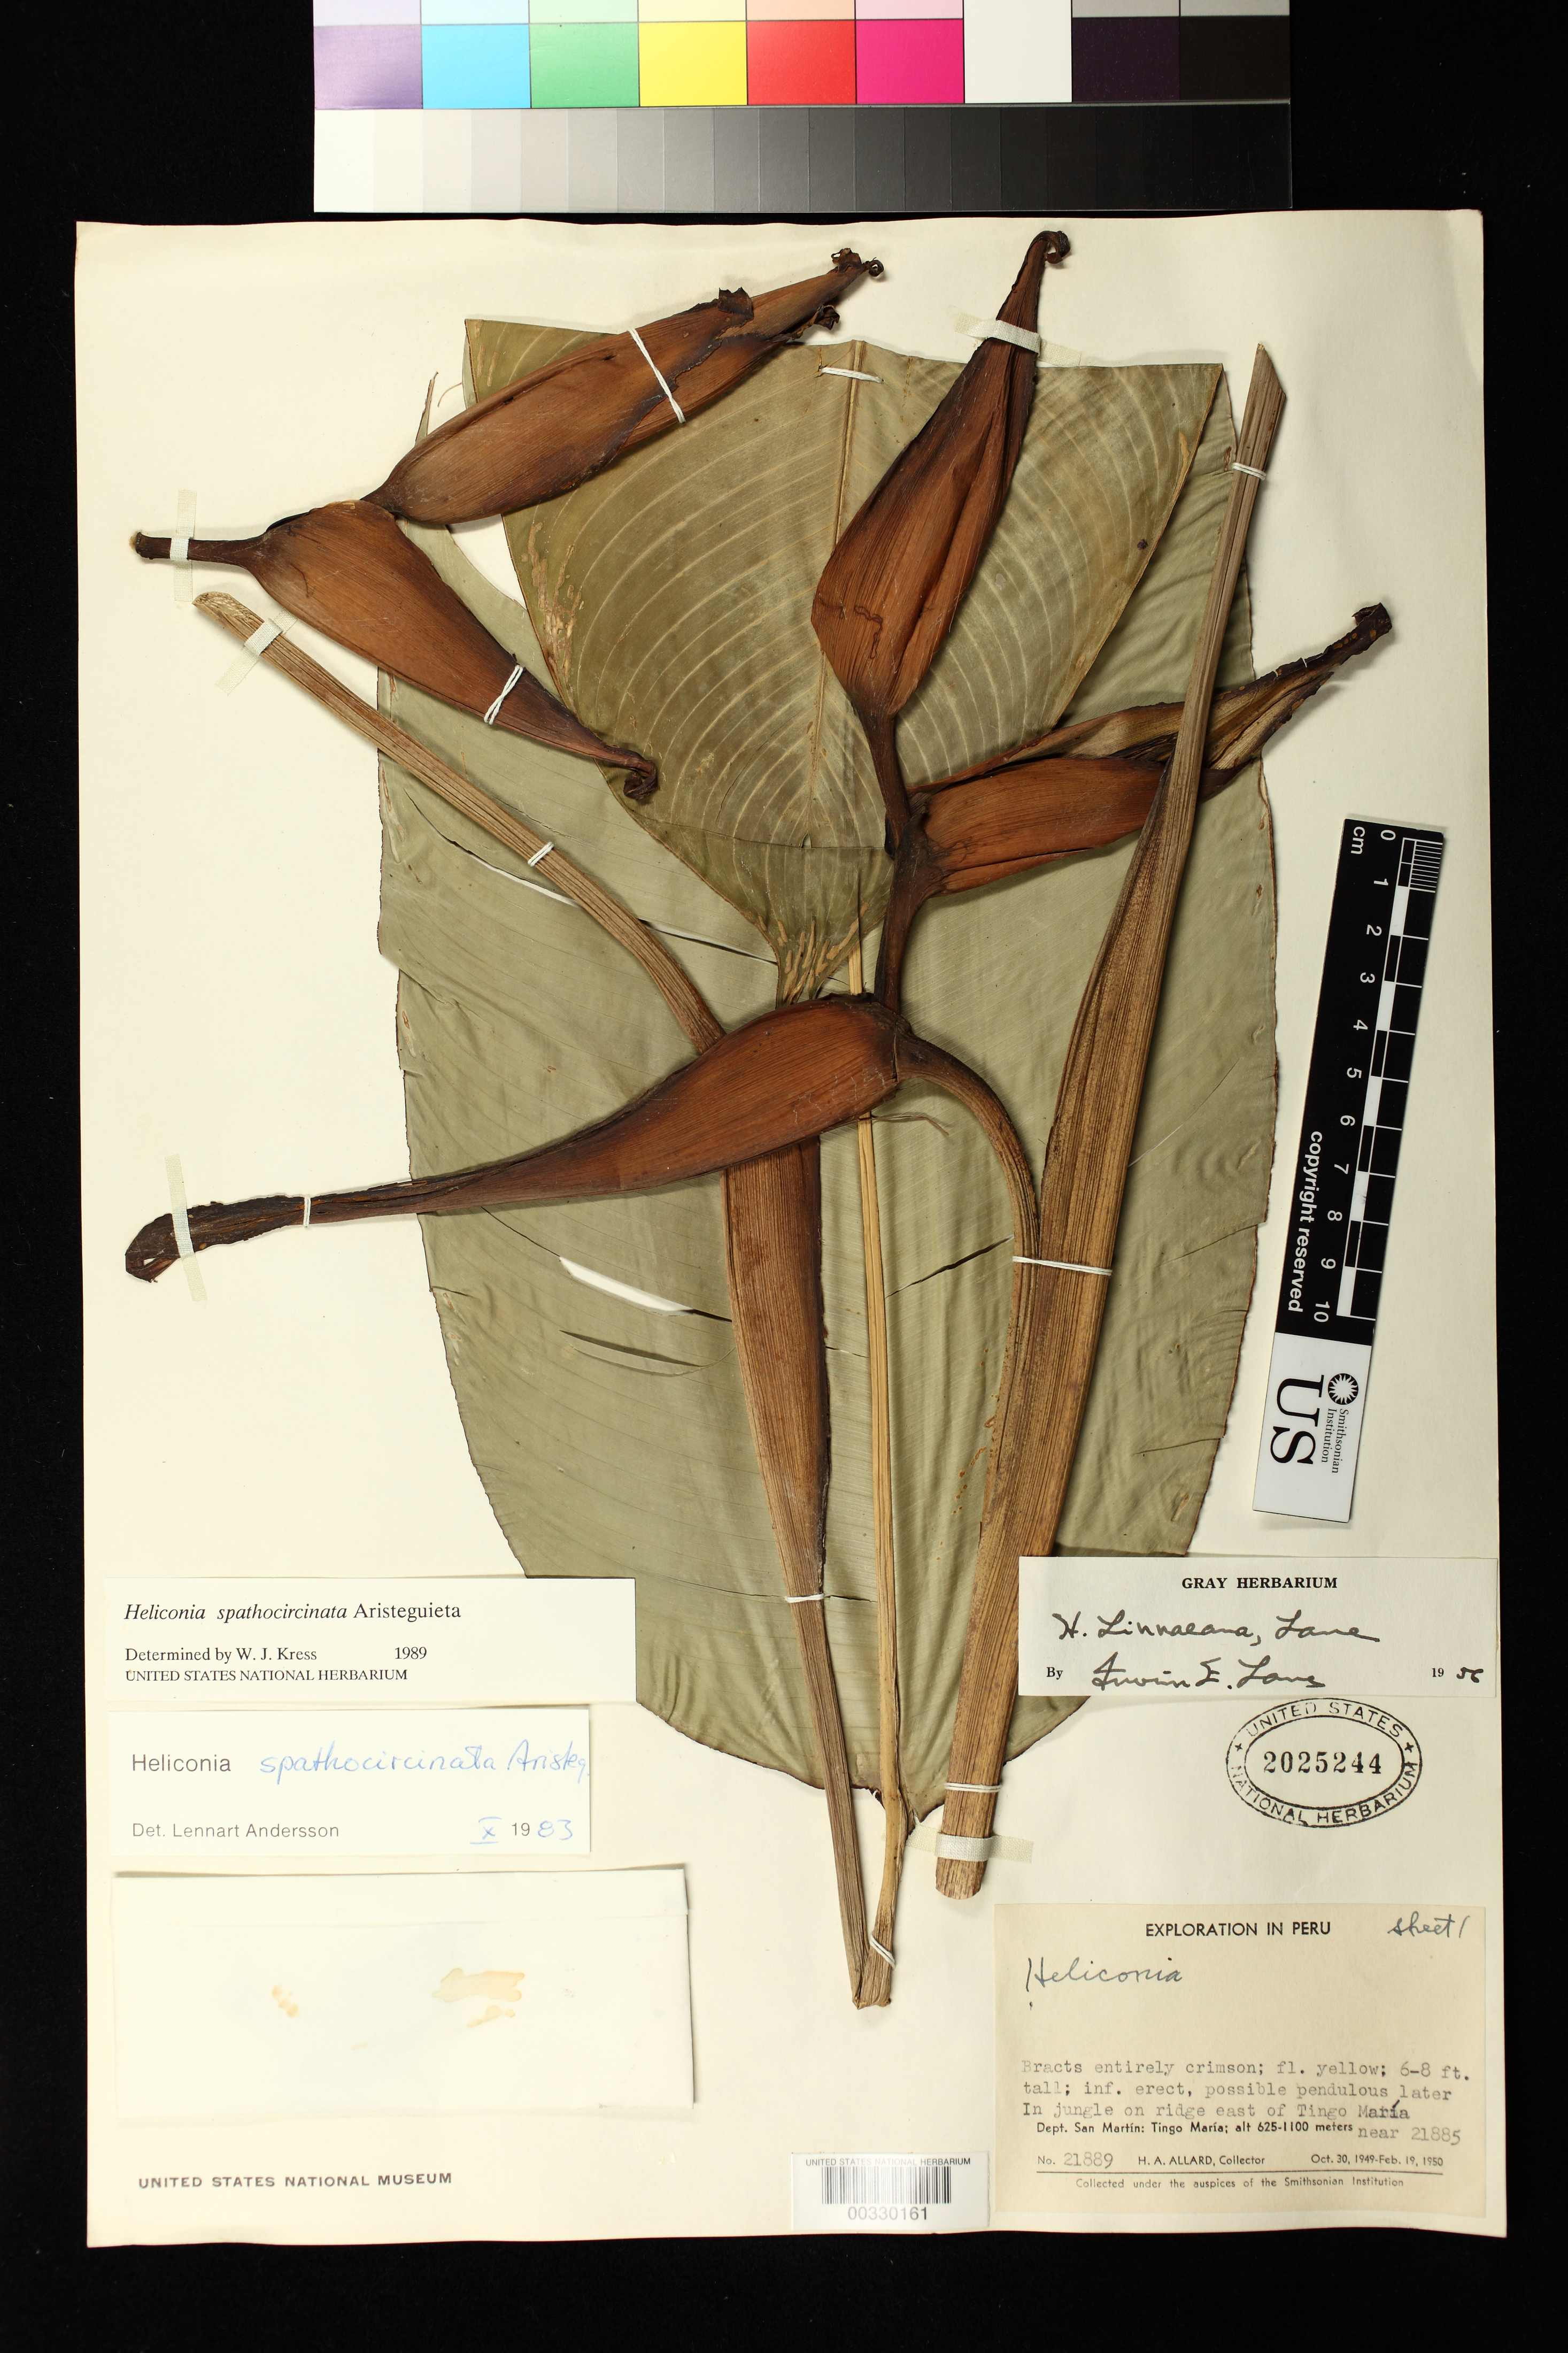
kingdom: Plantae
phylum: Tracheophyta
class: Liliopsida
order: Zingiberales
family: Heliconiaceae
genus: Heliconia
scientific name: Heliconia spathocircinata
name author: Aristeg.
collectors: H. A. Allard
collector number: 21889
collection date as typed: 30 Oct 1949 to 19 Feb 1950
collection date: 1949-10-30/1950-02-19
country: Peru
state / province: San Martín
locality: In jungle on ridge e of tingo maria, near haa #21885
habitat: in jungle on ridge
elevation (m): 625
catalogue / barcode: US 2025244